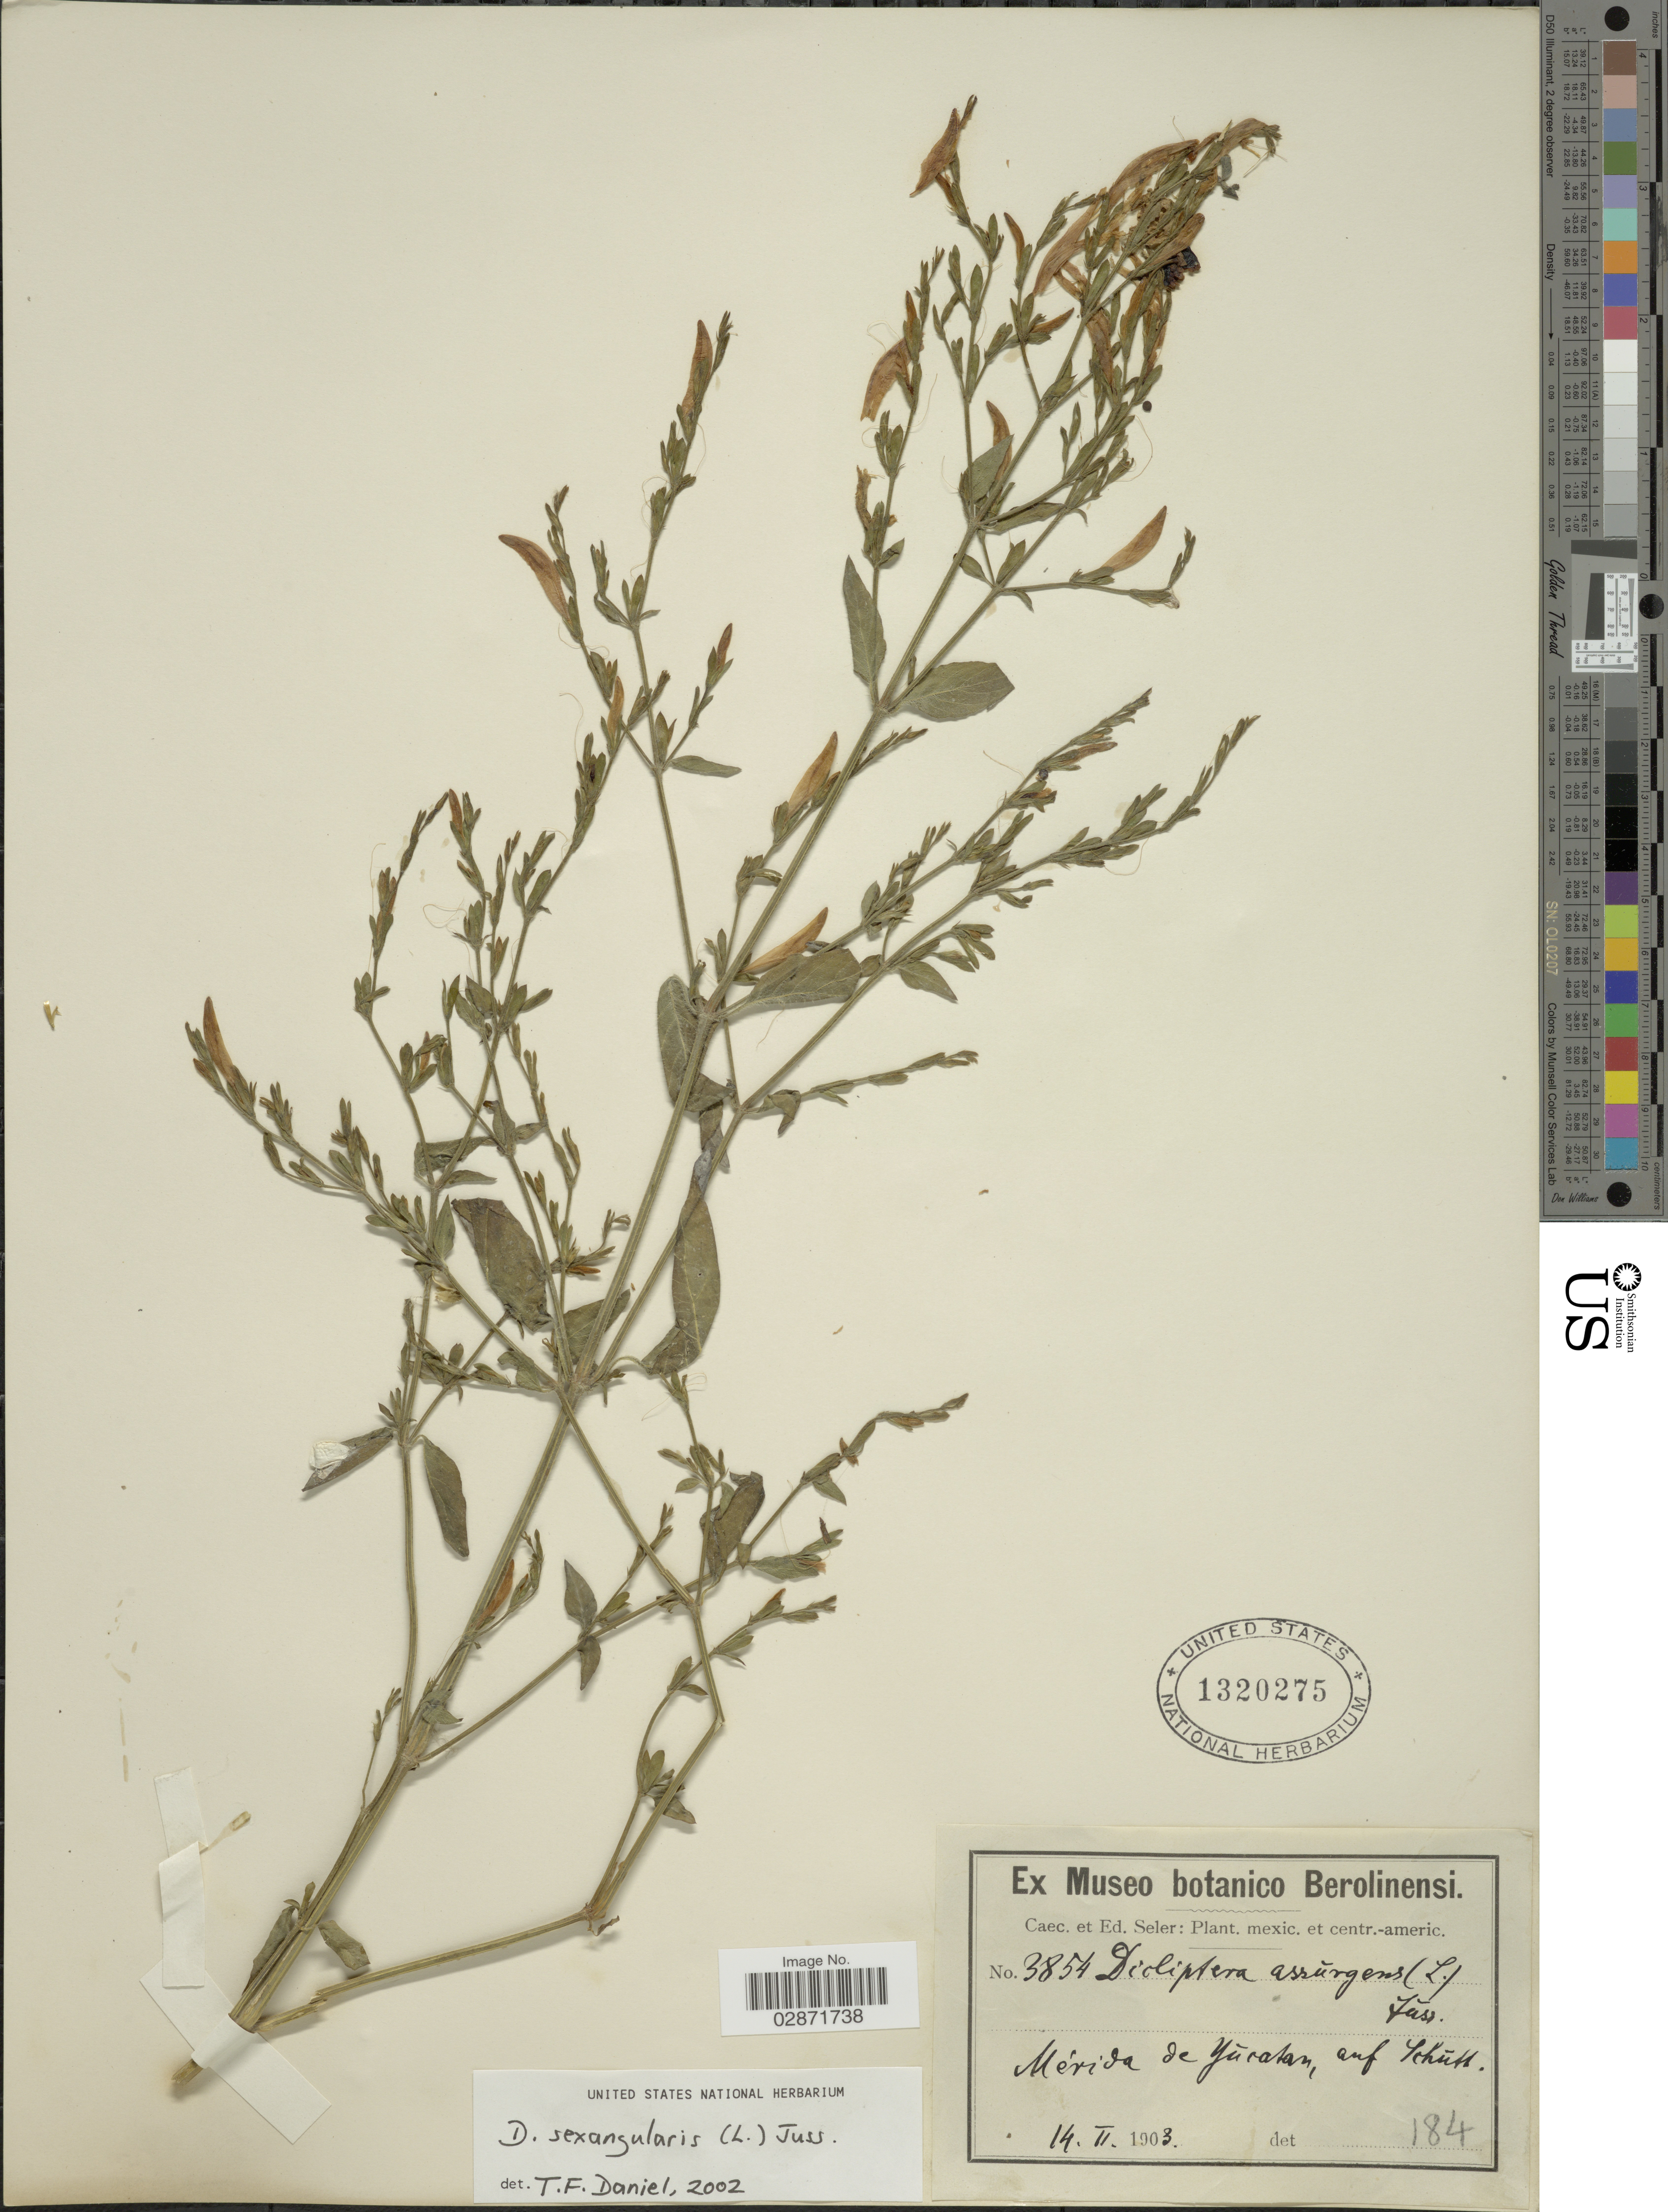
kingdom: Plantae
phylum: Tracheophyta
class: Magnoliopsida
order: Lamiales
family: Acanthaceae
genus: Dicliptera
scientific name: Dicliptera sexangularis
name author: (L.) Juss.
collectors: ex Caec. et Ed Seler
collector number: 3854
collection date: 1903-02-14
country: Mexico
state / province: Yucatán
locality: Mérida de Yucatan, auf Schütt.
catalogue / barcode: US 1320275